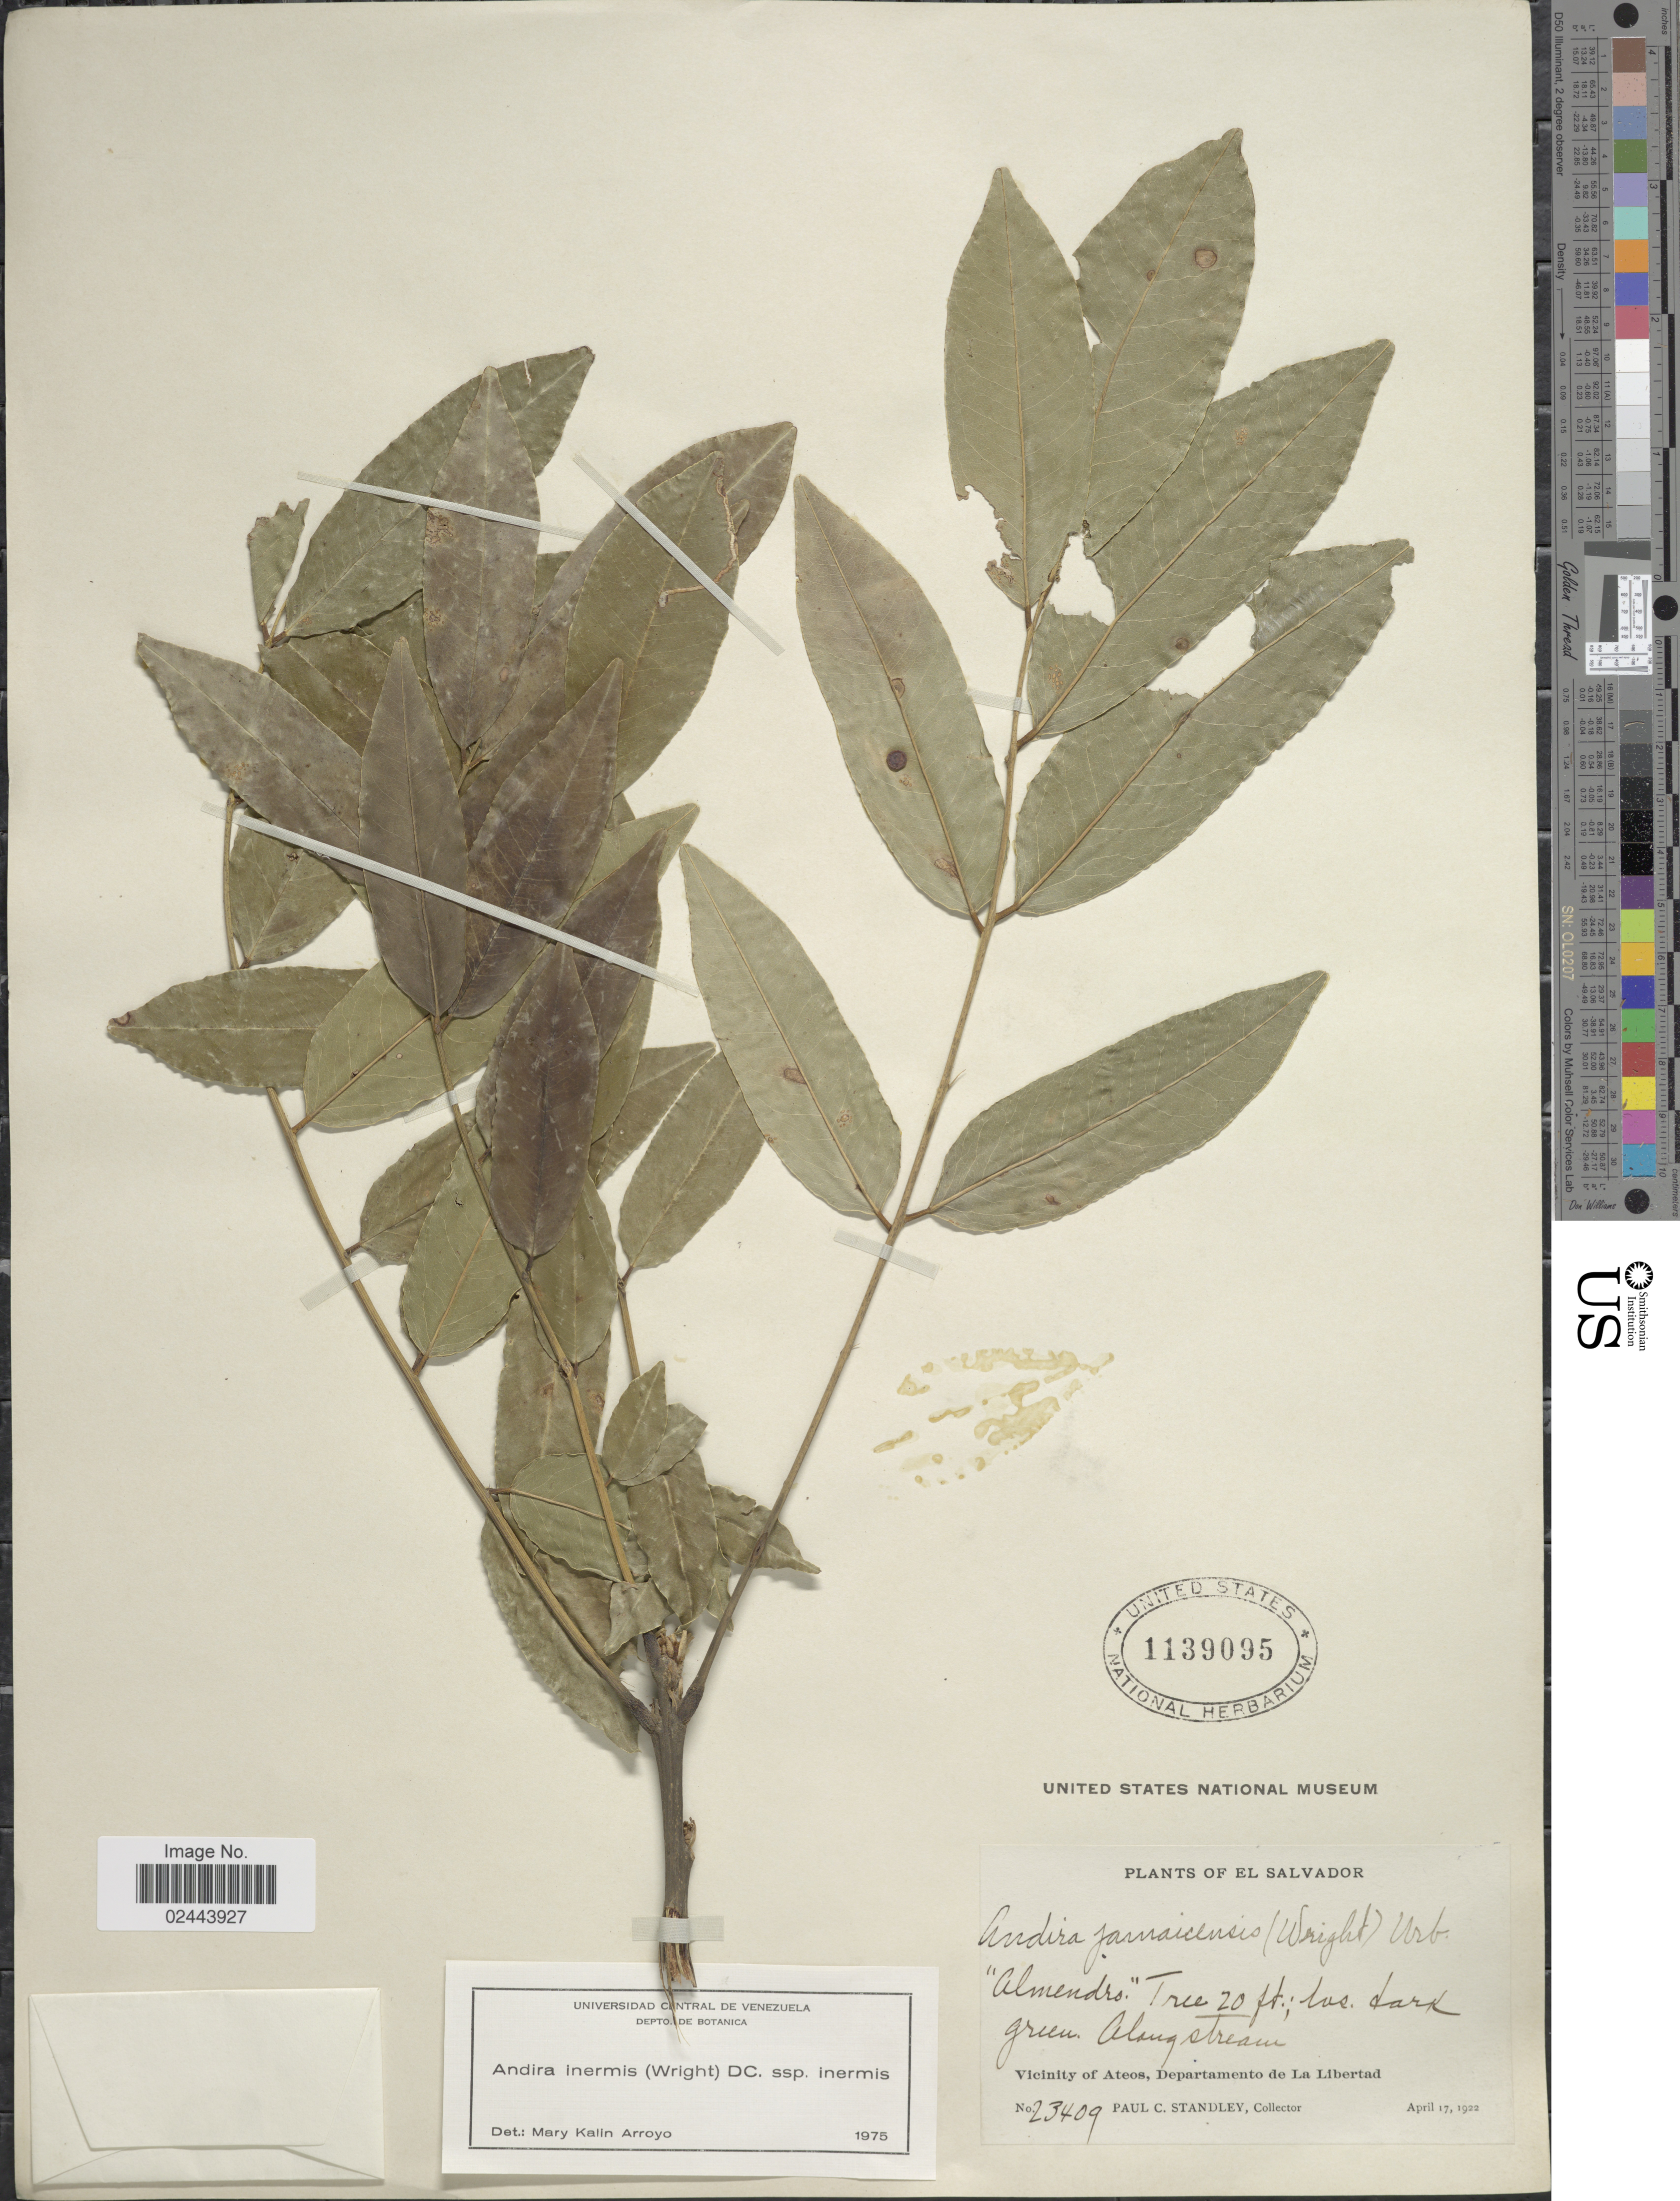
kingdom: Plantae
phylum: Tracheophyta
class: Magnoliopsida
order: Fabales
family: Fabaceae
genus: Andira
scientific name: Andira inermis subsp. inermis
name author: (W. Wright) Kunth ex DC.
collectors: P. C. Standley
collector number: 23409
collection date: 1922-04-17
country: El Salvador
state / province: La Libertad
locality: Along stream, Vicinity of Ateos, Department de La Libertad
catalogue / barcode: US 1139095